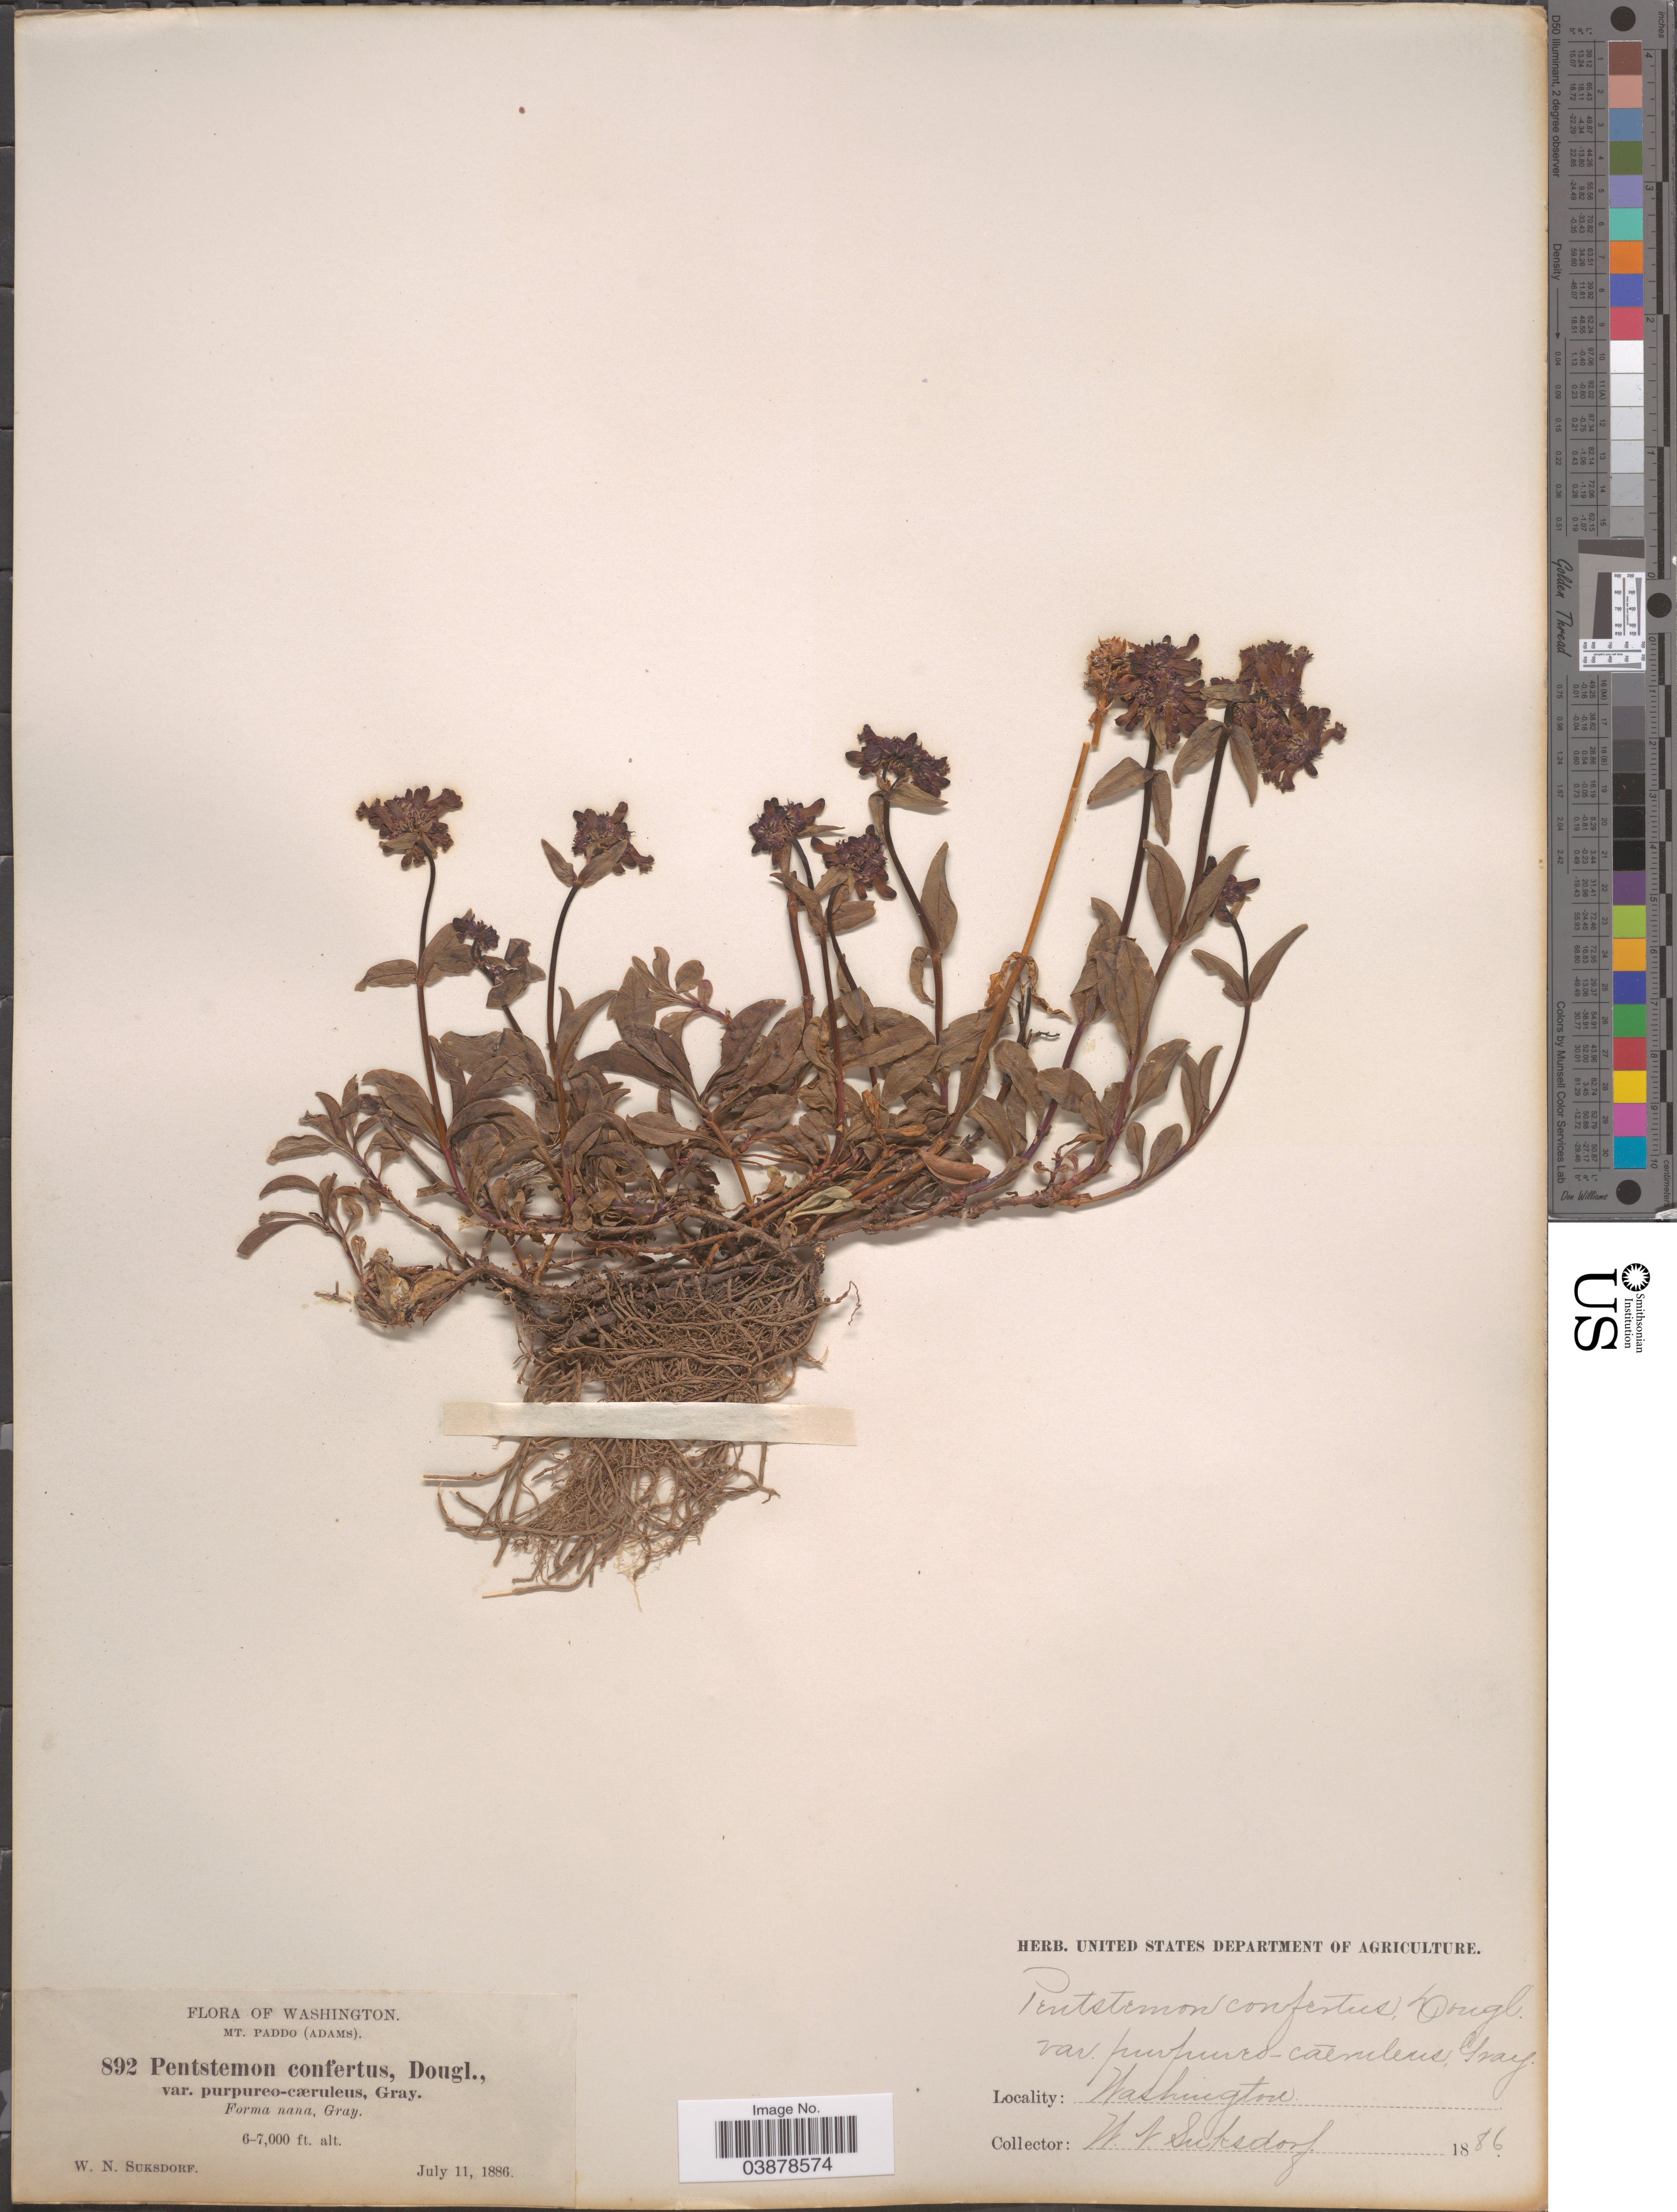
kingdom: Plantae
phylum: Tracheophyta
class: Magnoliopsida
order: Lamiales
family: Plantaginaceae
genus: Penstemon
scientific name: Penstemon tolmiei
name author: Hook.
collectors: W. N. Suksdorf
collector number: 892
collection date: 1886-07-11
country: United States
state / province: Washington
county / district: Skamania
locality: Mt. Paddo (Adams).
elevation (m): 1829